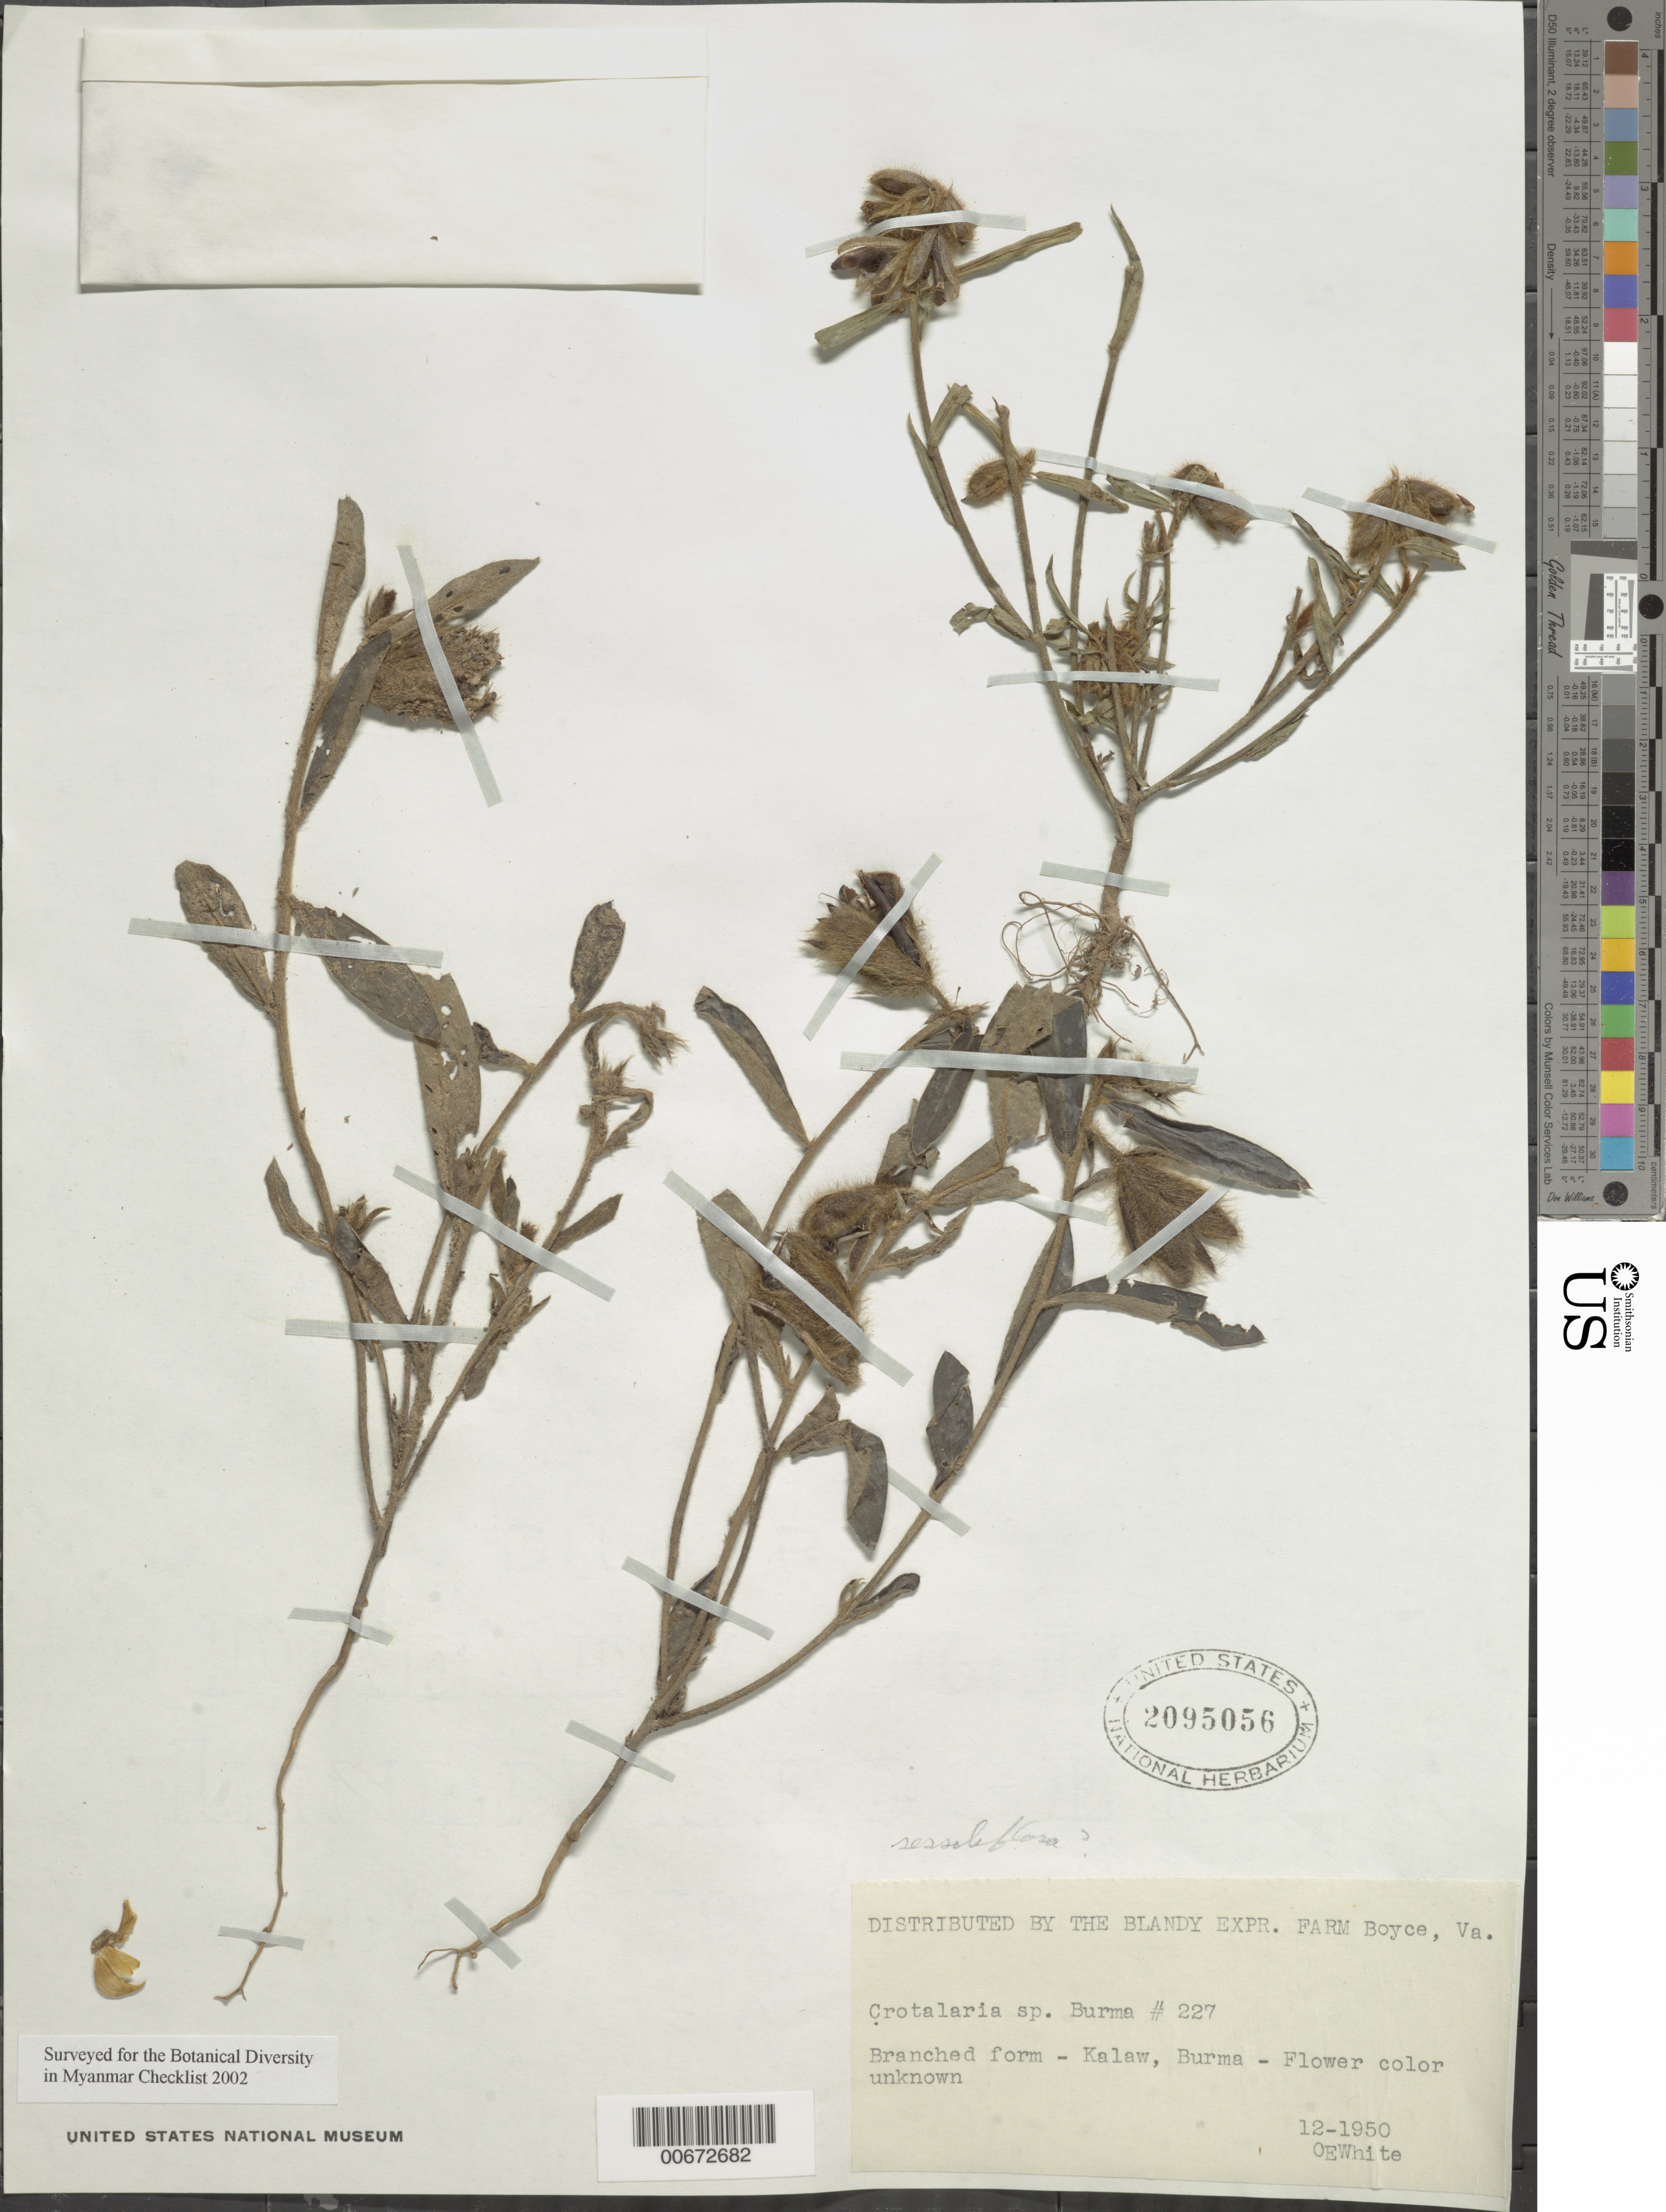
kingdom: Plantae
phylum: Tracheophyta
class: Magnoliopsida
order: Fabales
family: Fabaceae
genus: Crotalaria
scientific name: Crotalaria sessilifolia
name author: L.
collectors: O. E. White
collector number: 227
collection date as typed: Dec 1950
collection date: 1950-12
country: Myanmar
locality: Kalaw.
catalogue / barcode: US 2095056